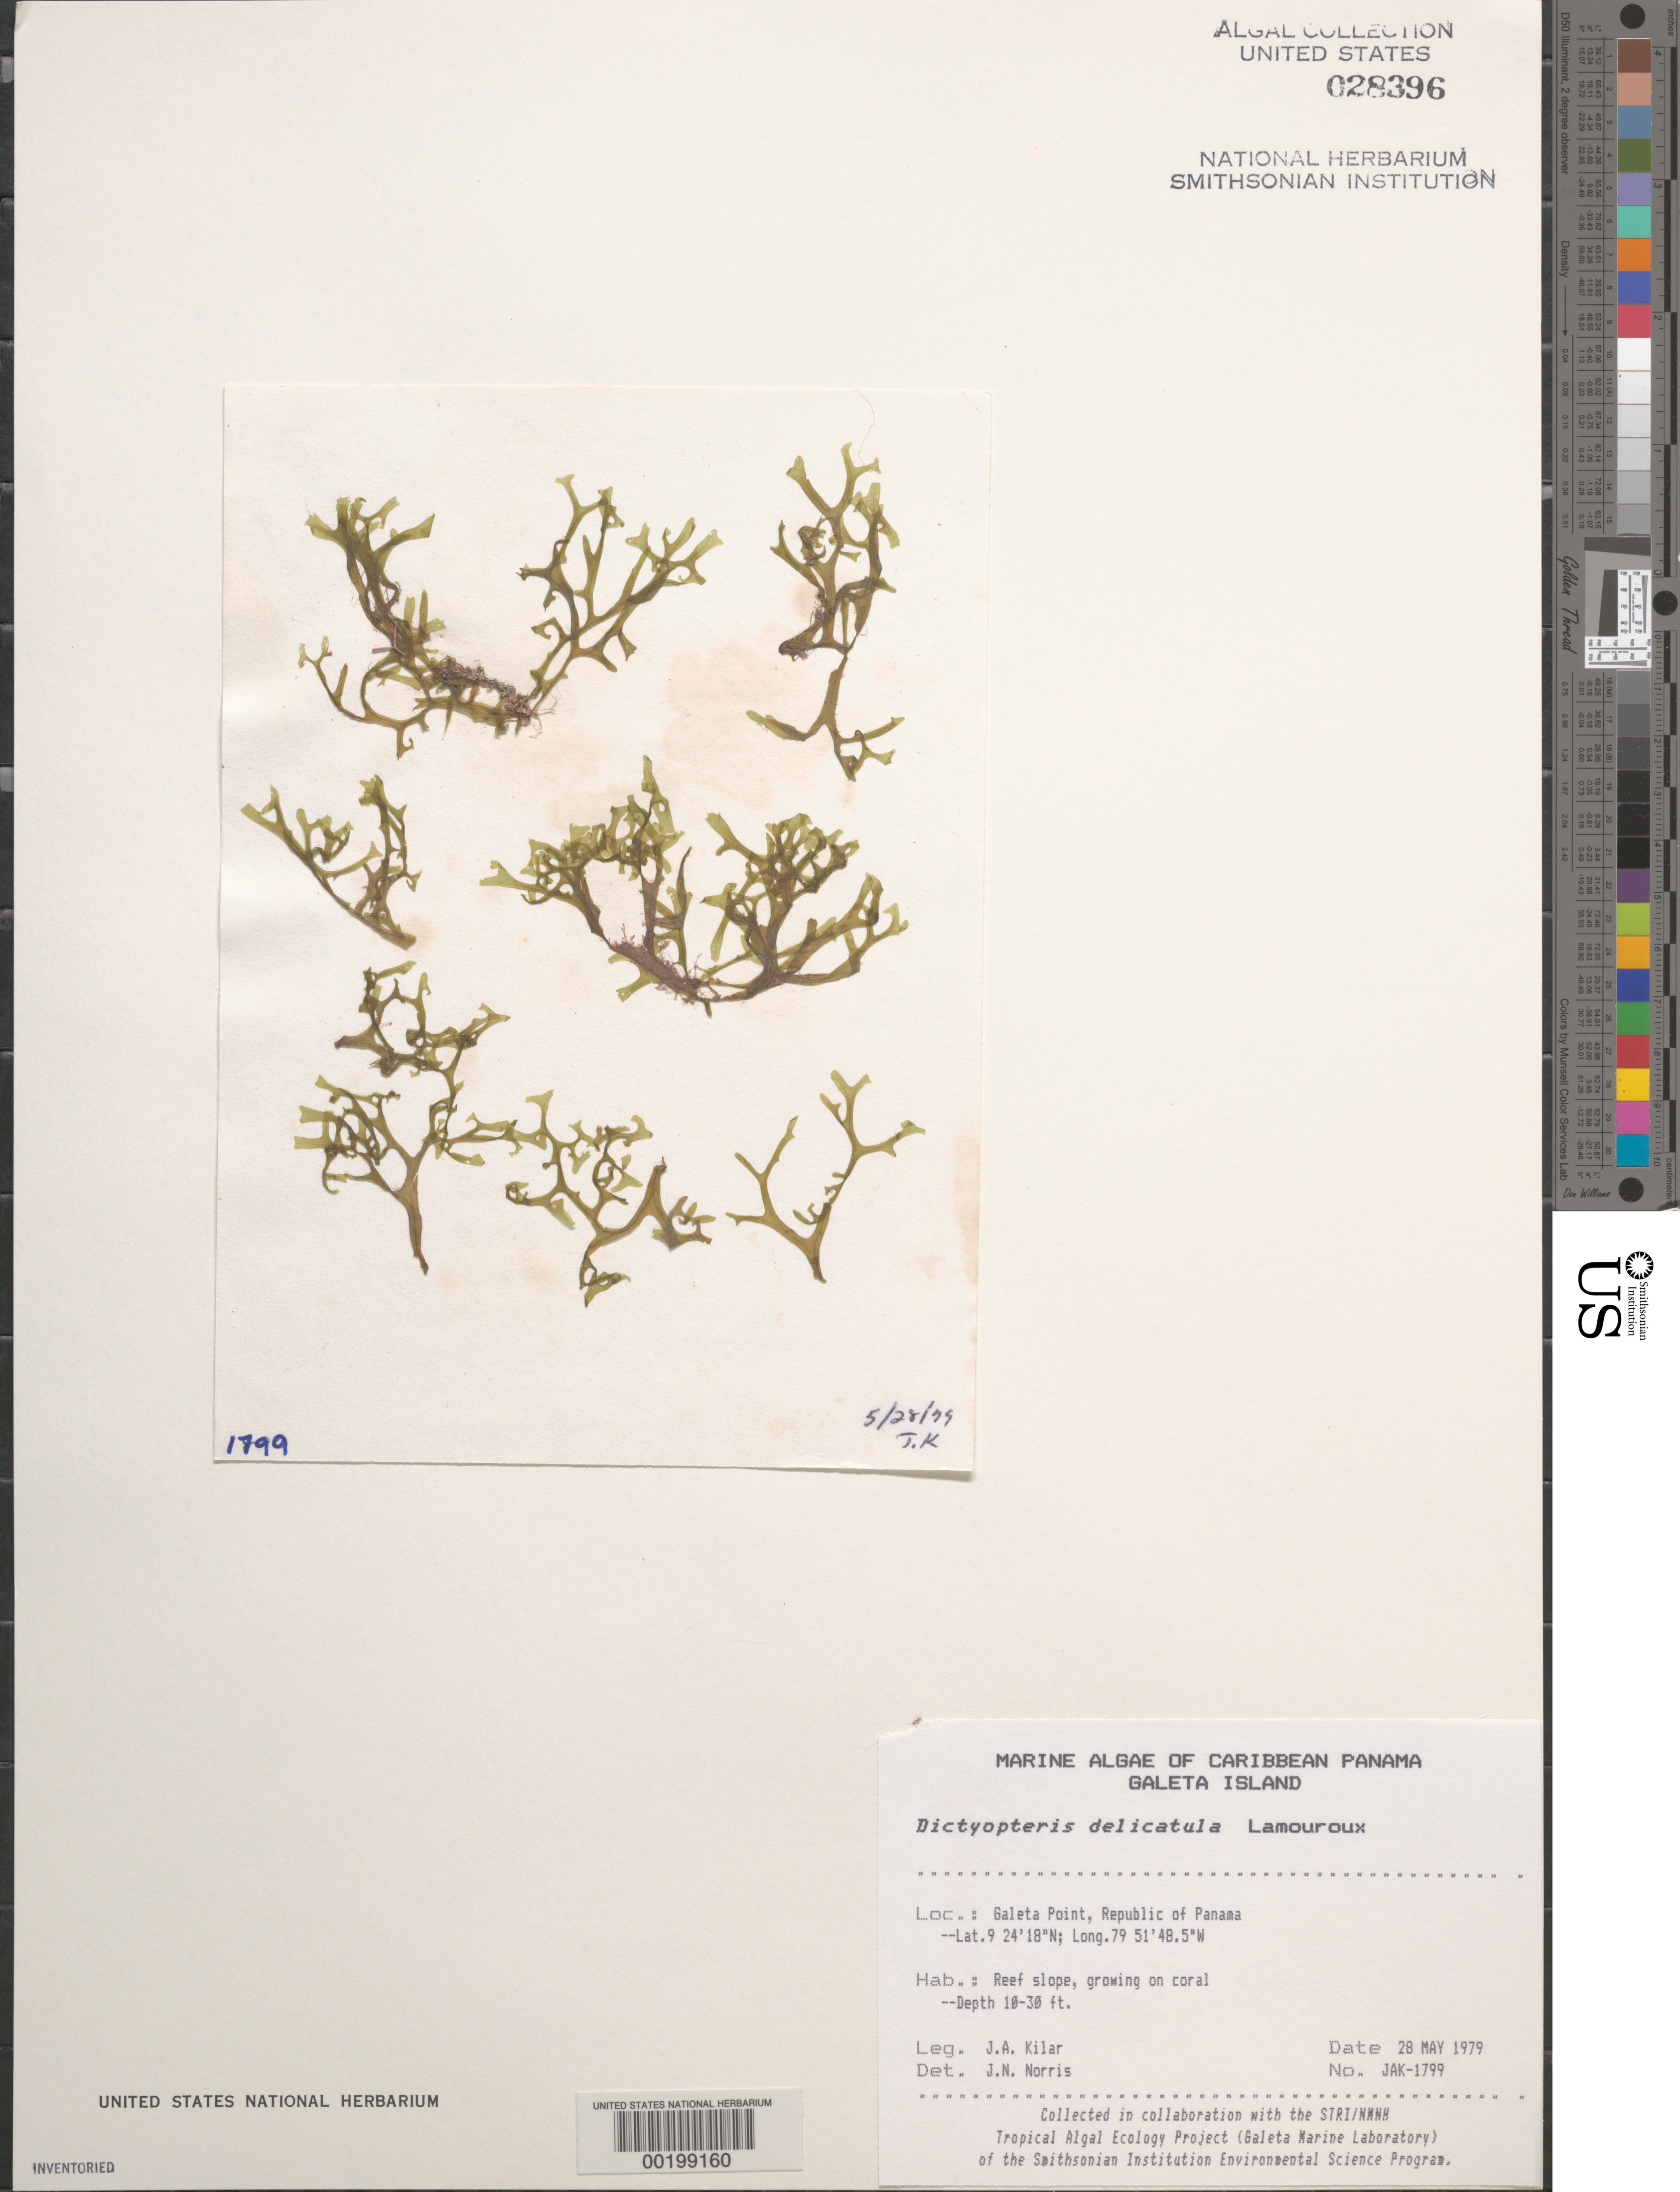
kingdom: Chromista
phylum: Ochrophyta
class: Phaeophyceae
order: Dictyotales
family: Dictyotaceae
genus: Dictyopteris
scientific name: Dictyopteris delicatula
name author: J.V.Lamouroux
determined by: Norris, James N.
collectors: J. A. Kilar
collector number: JAK-1799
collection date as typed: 28 May 1979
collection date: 1979-05-28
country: Panama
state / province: Colón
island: Galeta Island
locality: Galeta Point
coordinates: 9 24' 18" N, 79 51' 48.5" W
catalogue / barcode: US 28396